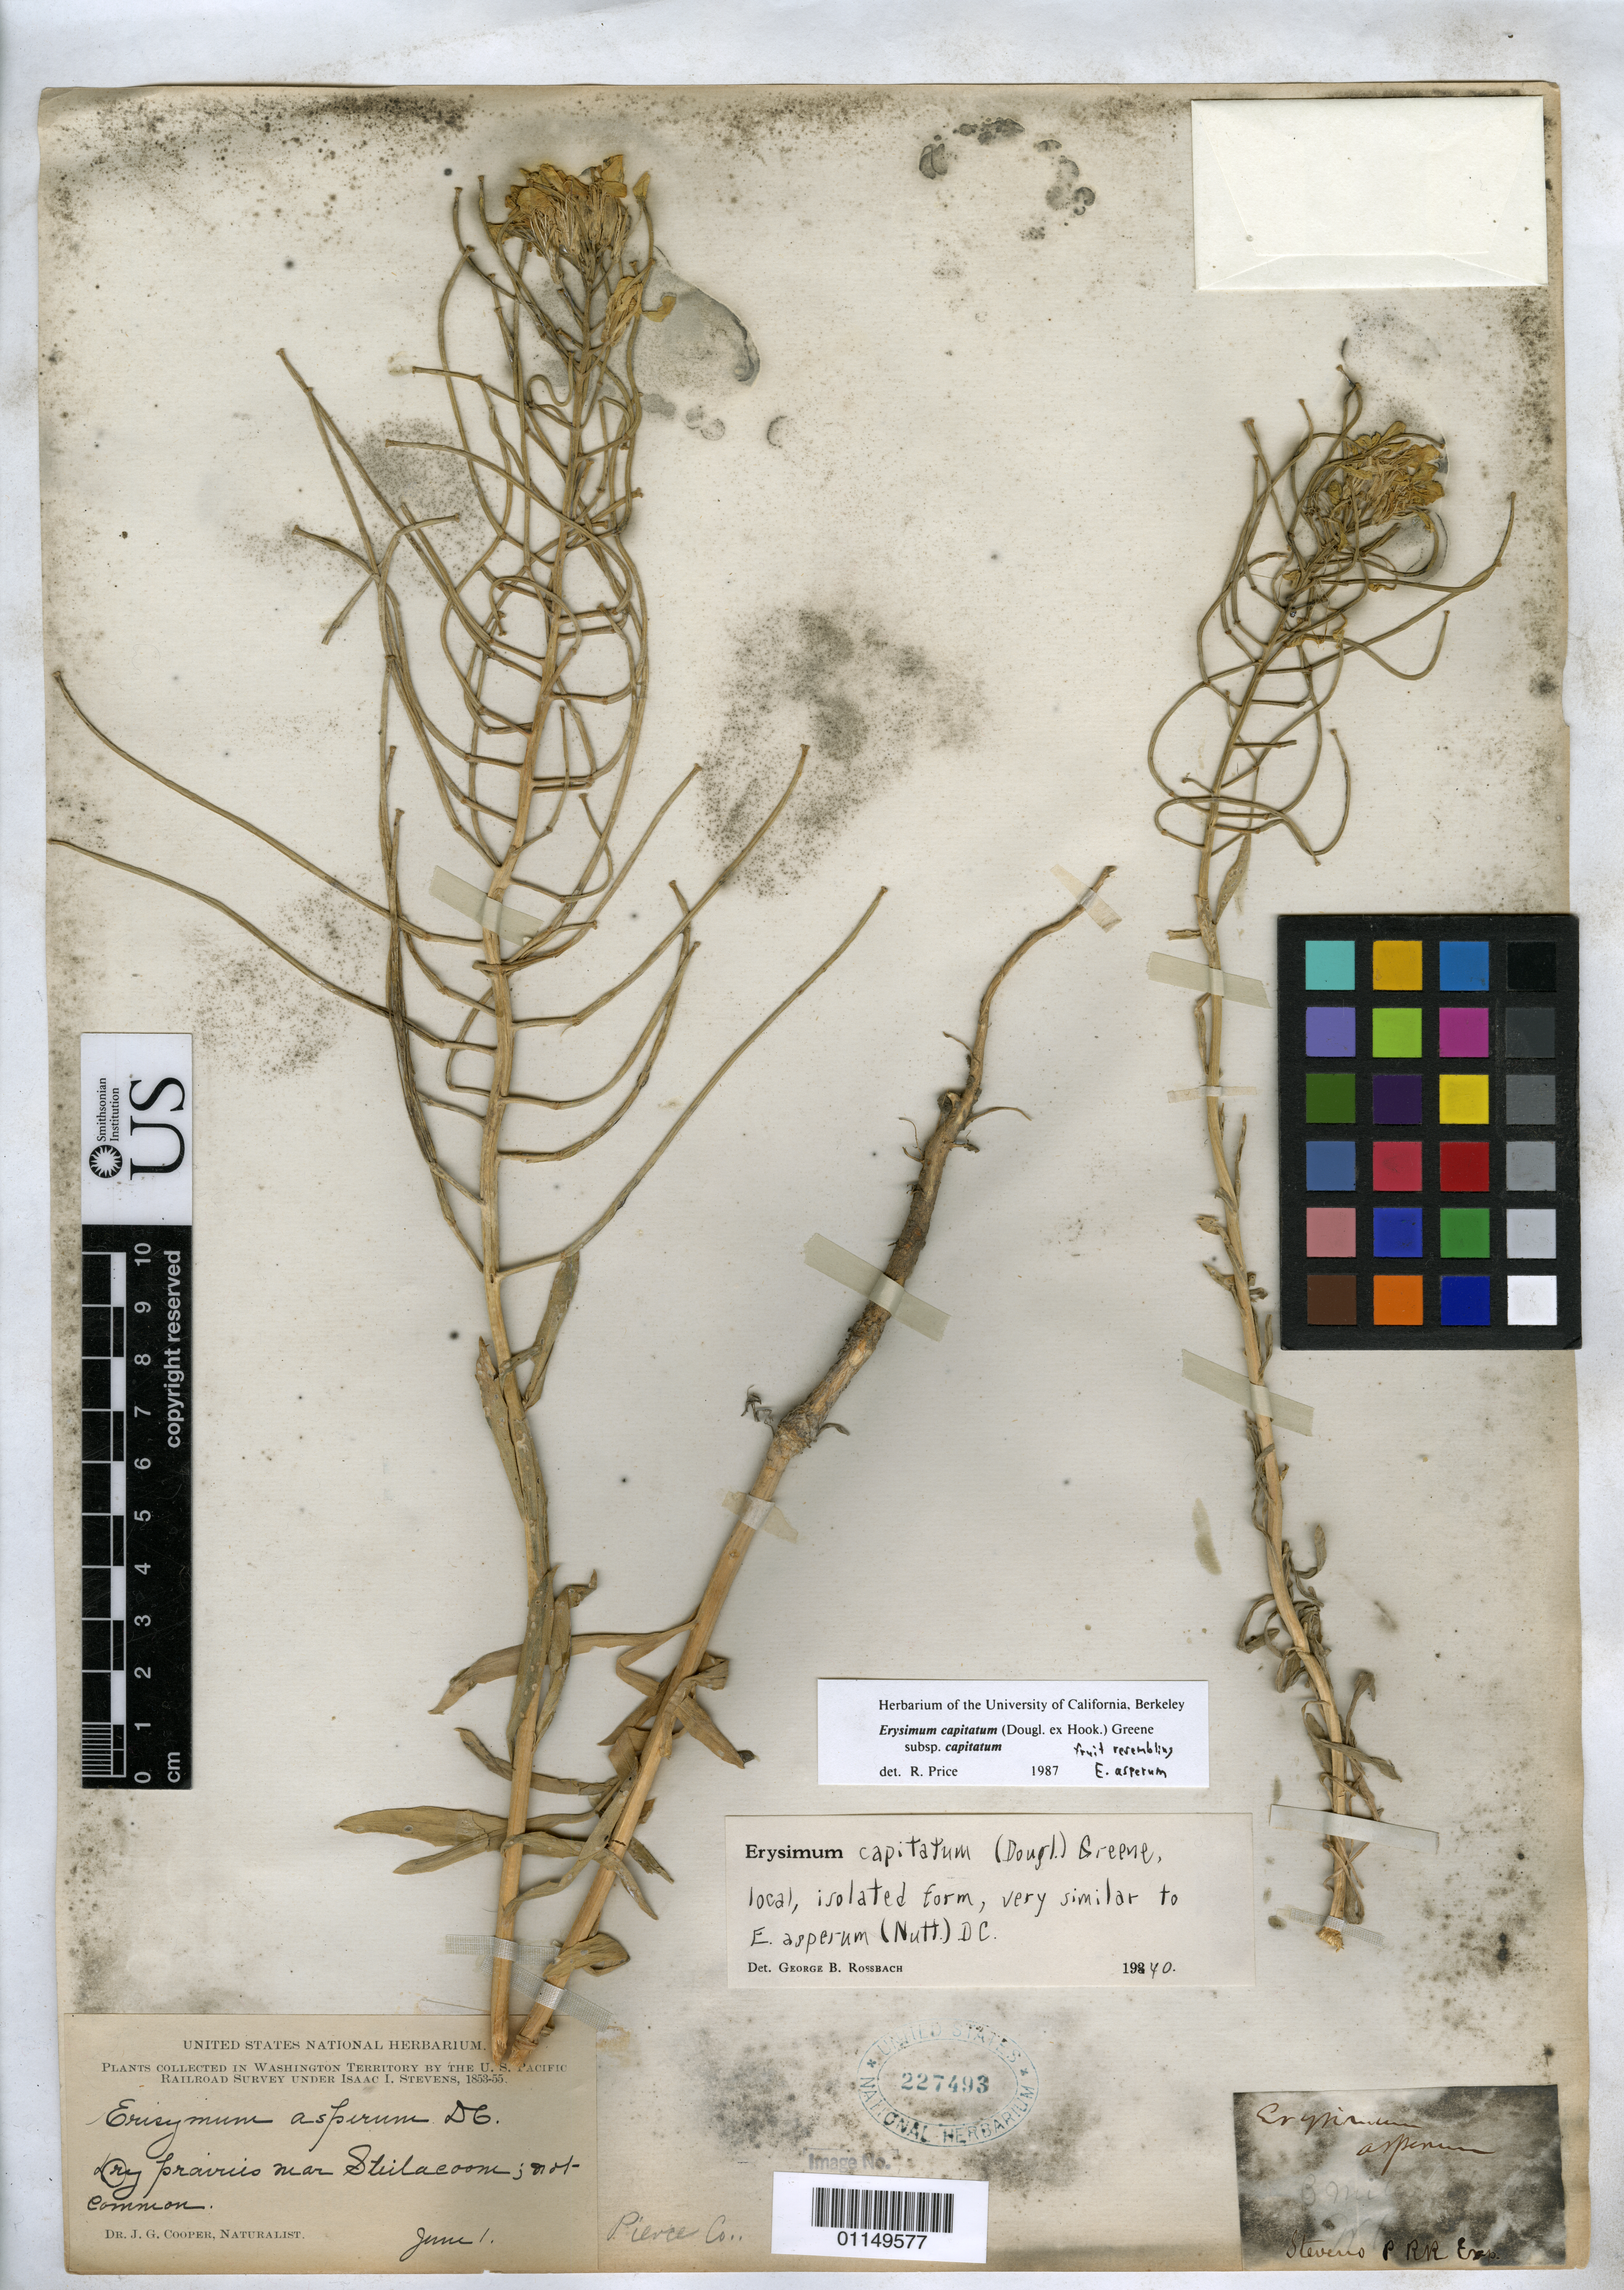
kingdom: Plantae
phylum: Tracheophyta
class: Magnoliopsida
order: Brassicales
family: Brassicaceae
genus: Erysimum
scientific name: Erysimum capitatum subsp. capitatum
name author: (Douglas ex Hook.) Greene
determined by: Price, R.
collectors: J. G. Cooper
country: United States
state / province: Washington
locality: Dry prairie near Steilacoom.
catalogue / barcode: US 227493